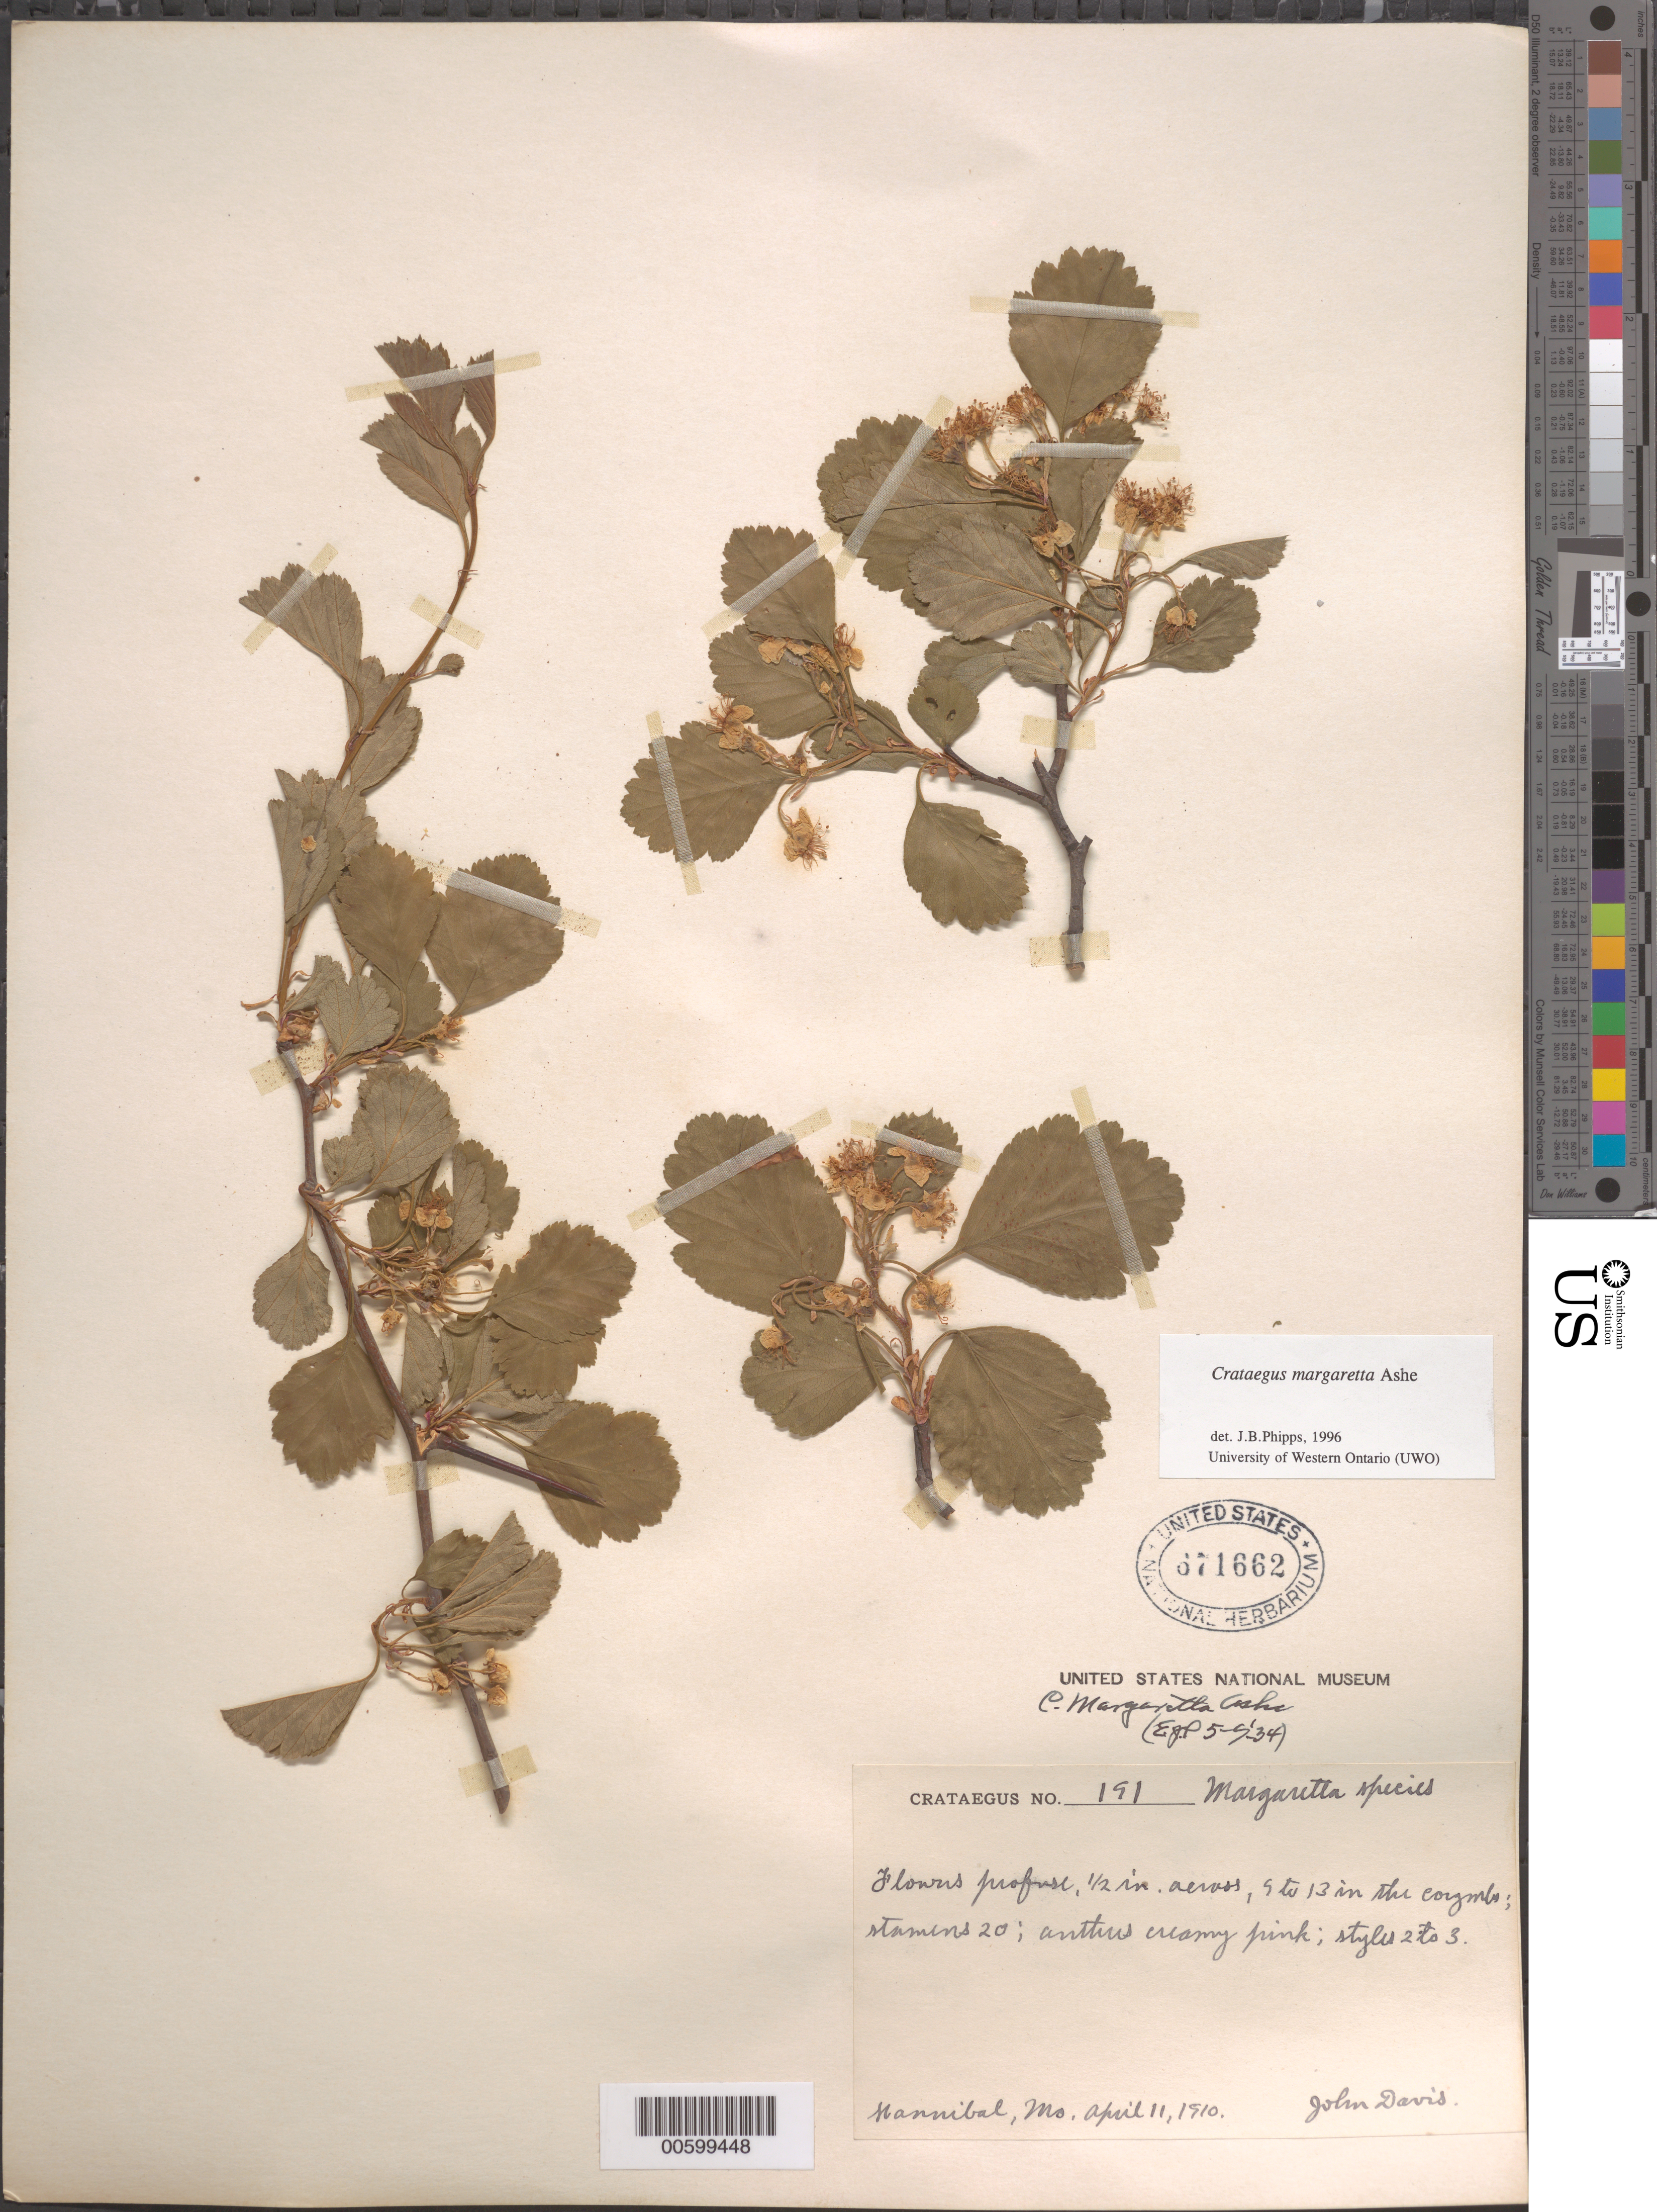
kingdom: Plantae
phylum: Tracheophyta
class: Magnoliopsida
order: Rosales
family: Rosaceae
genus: Crataegus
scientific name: Crataegus margarettae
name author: Ashe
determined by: Palmer, E. J.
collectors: J. Davis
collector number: Crataegus 191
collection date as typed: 11 Apr 1910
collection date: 1910-04-11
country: United States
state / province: Missouri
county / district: Marion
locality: Hannibal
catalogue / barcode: US 671662